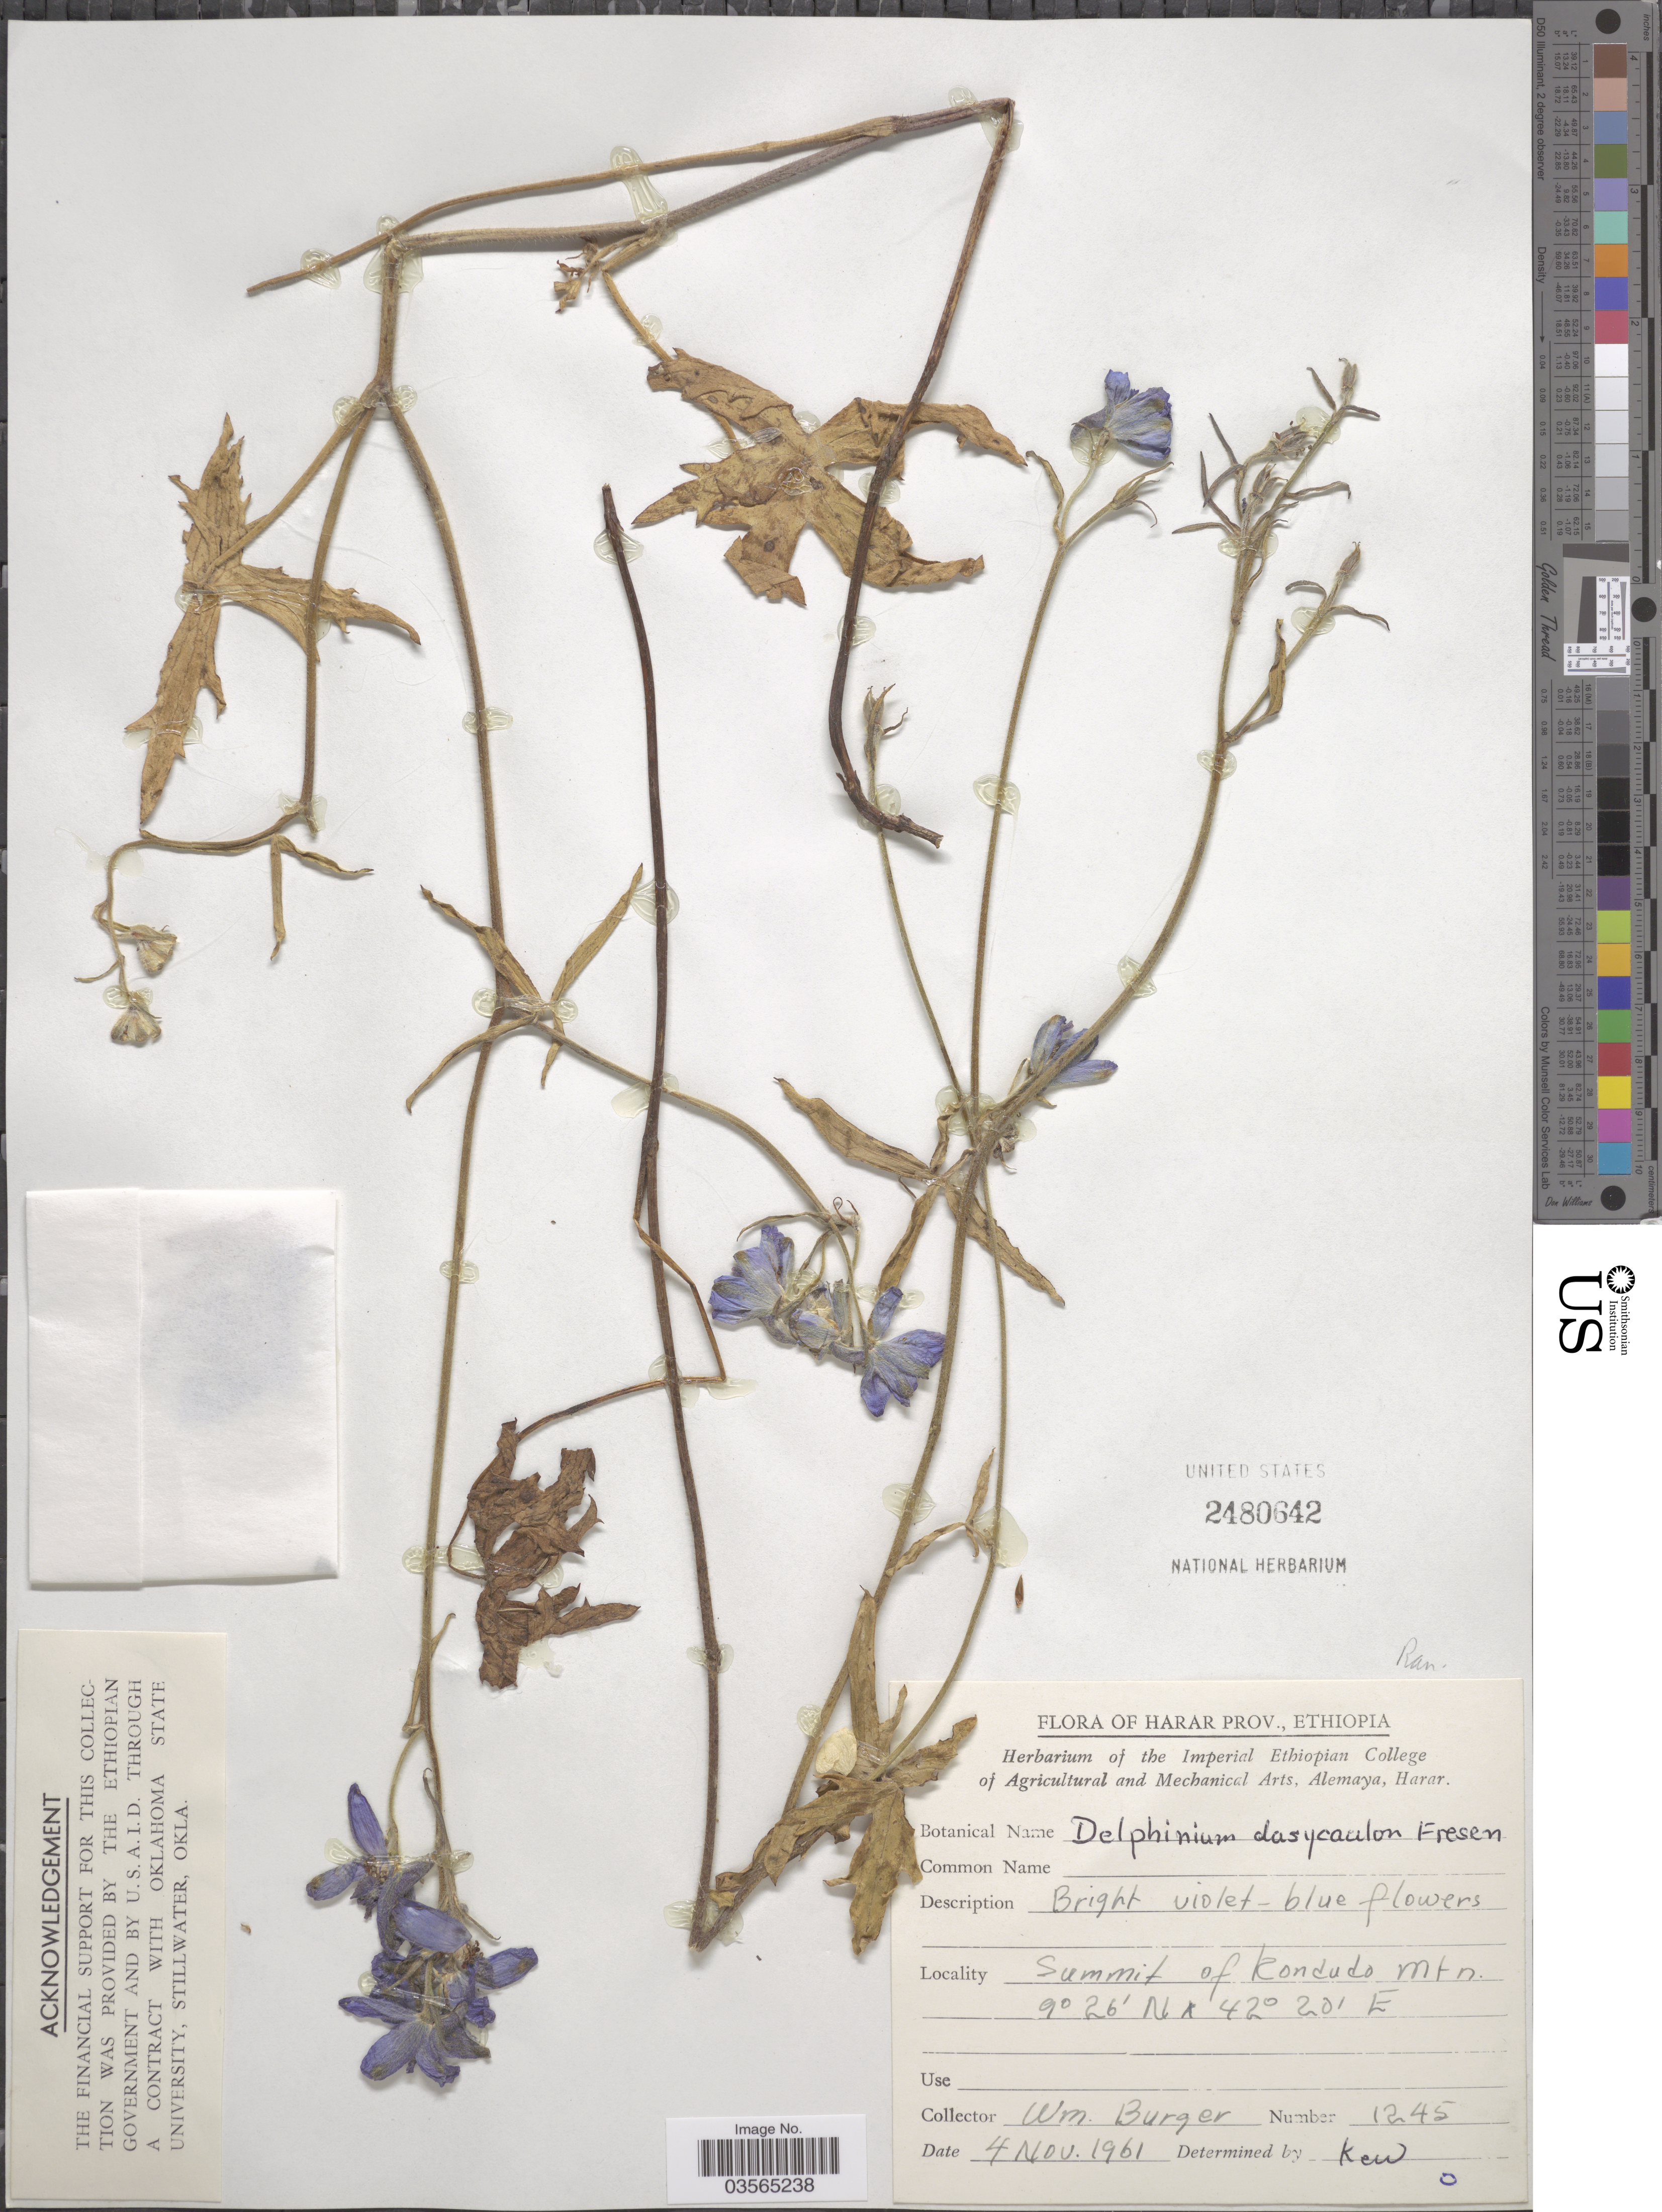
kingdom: Plantae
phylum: Tracheophyta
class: Magnoliopsida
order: Ranunculales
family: Ranunculaceae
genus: Delphinium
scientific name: Delphinium dasycaulon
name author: Fresen.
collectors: W. Burger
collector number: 1245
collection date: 1961-11-04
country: Ethiopia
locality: Harar Prov. Summit of Kondudo Mtn.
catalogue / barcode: US 2480642